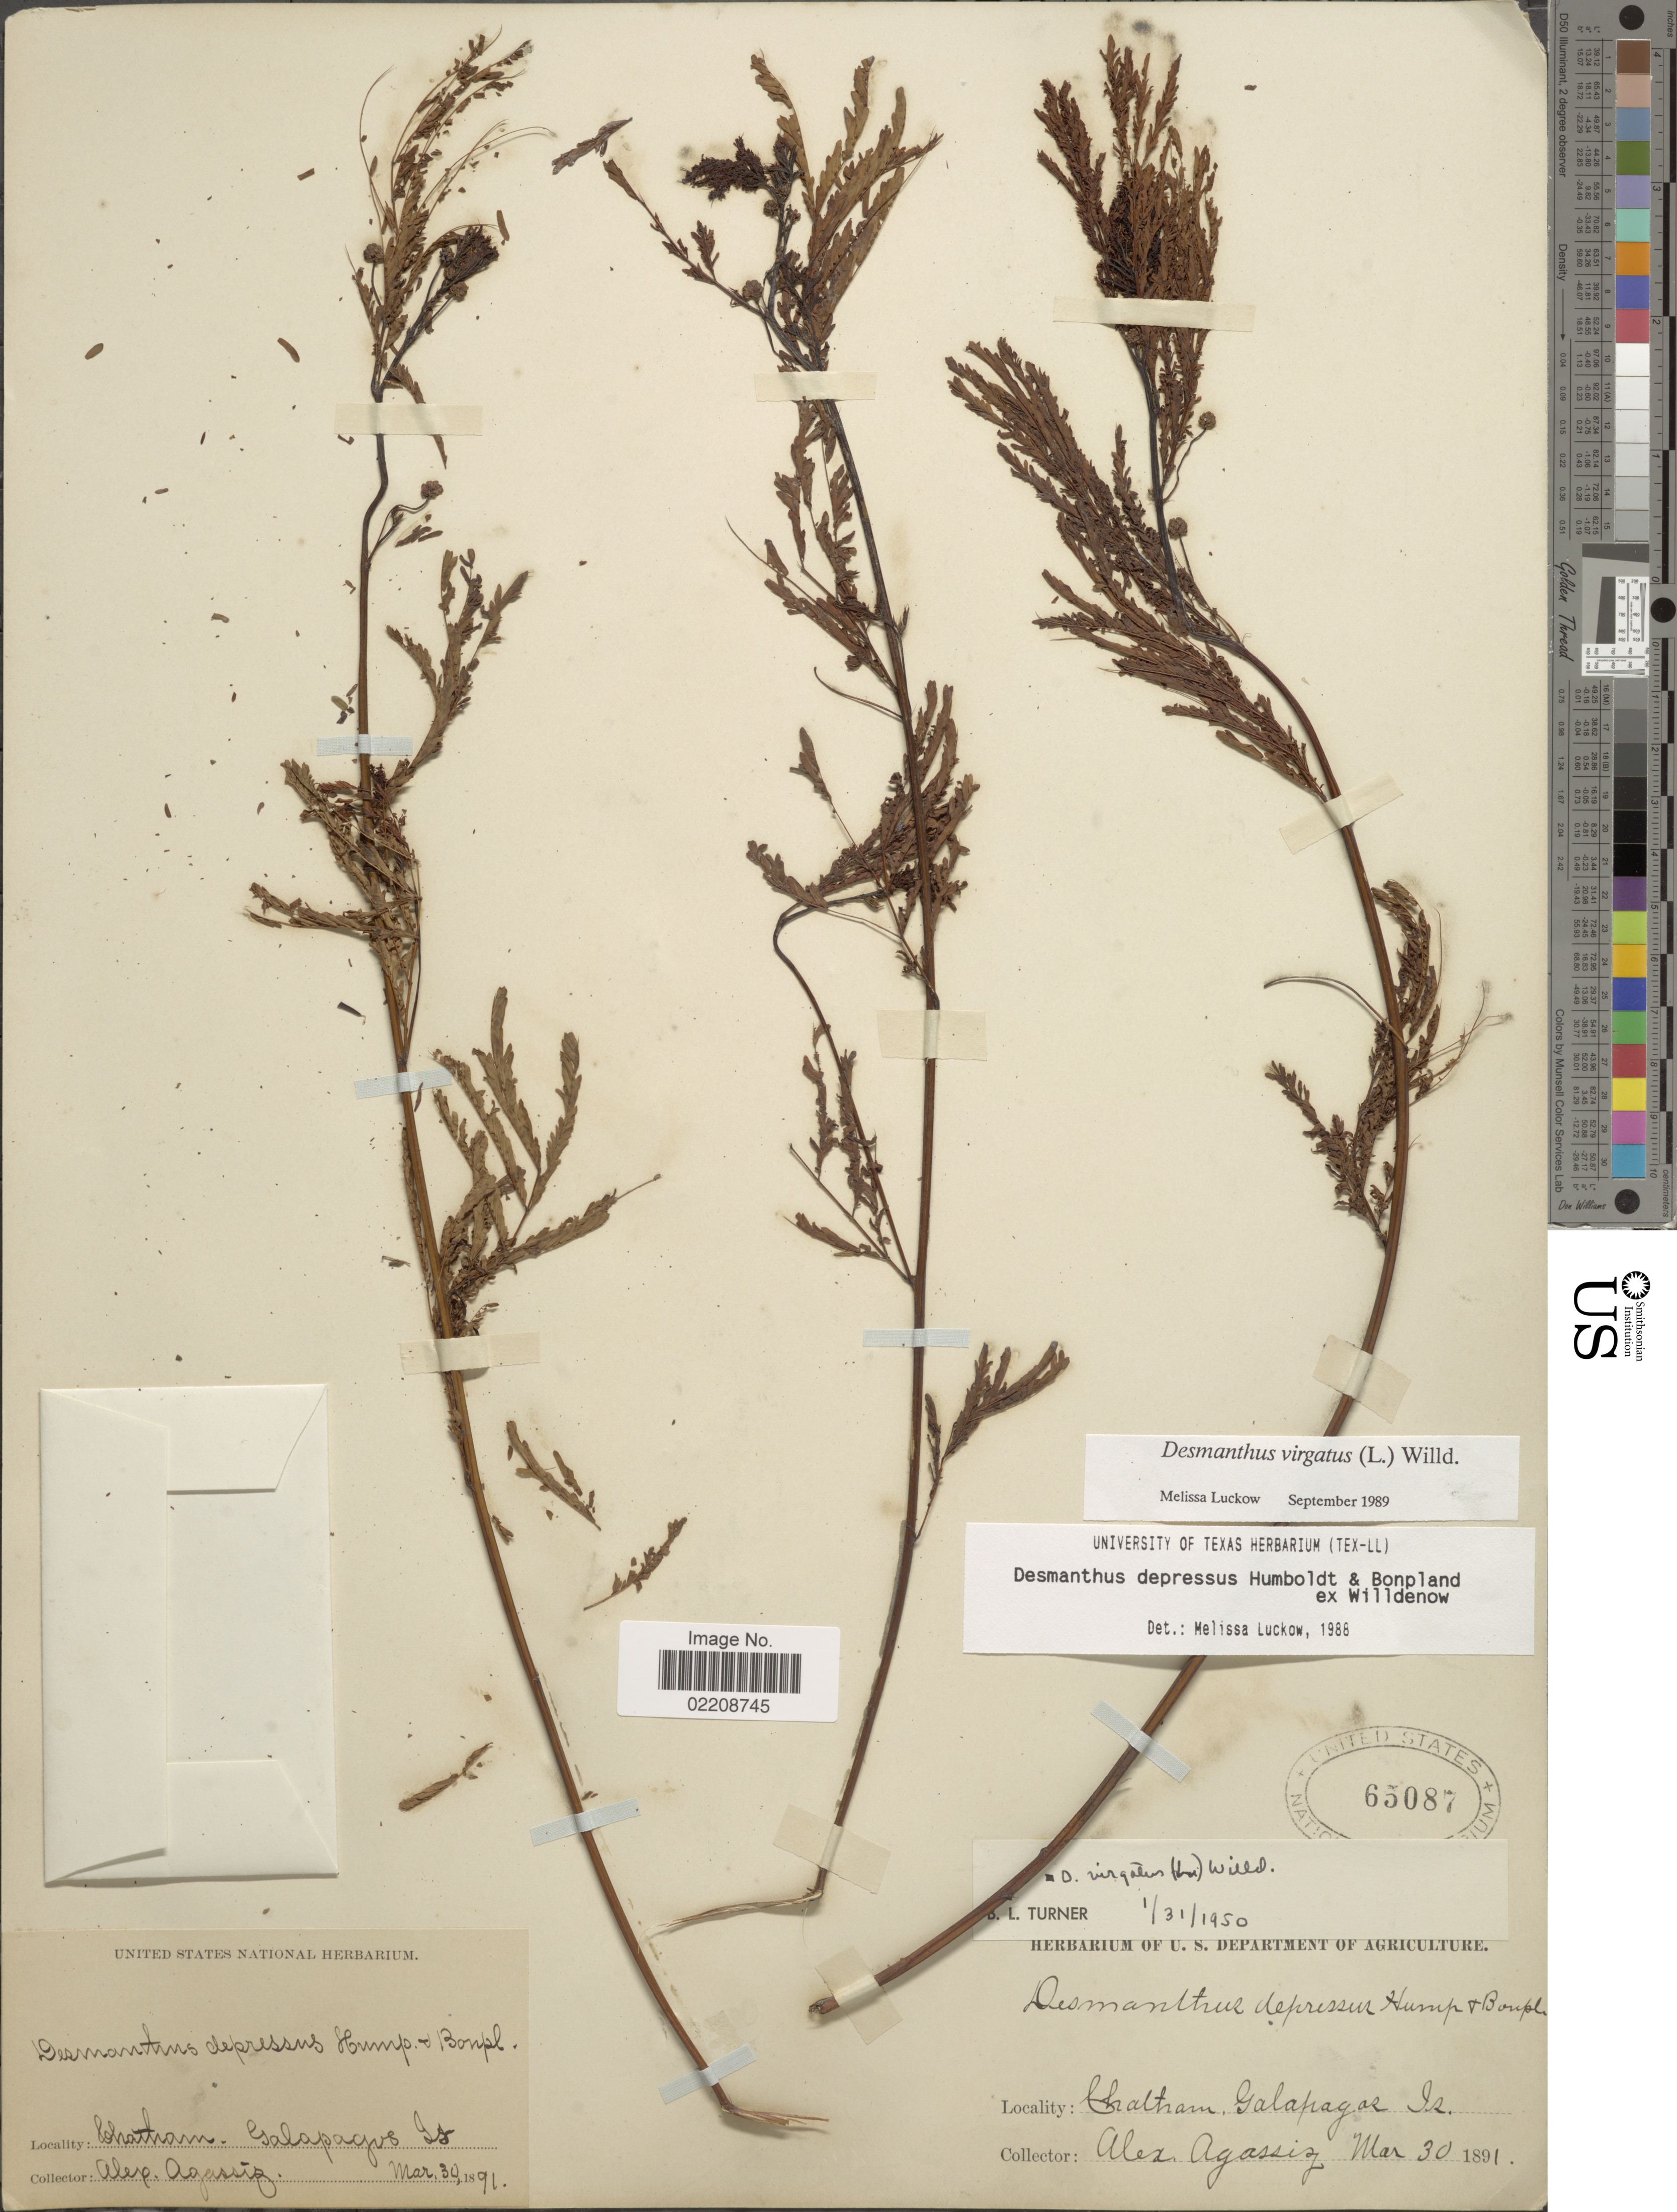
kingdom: Plantae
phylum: Tracheophyta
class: Magnoliopsida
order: Fabales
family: Fabaceae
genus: Desmanthus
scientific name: Desmanthus virgatus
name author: (L.) Willd.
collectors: A. E. Agassiz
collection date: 1891-03-30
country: Ecuador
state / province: Colón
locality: Chatham, Galapagos Is.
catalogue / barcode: US 65087